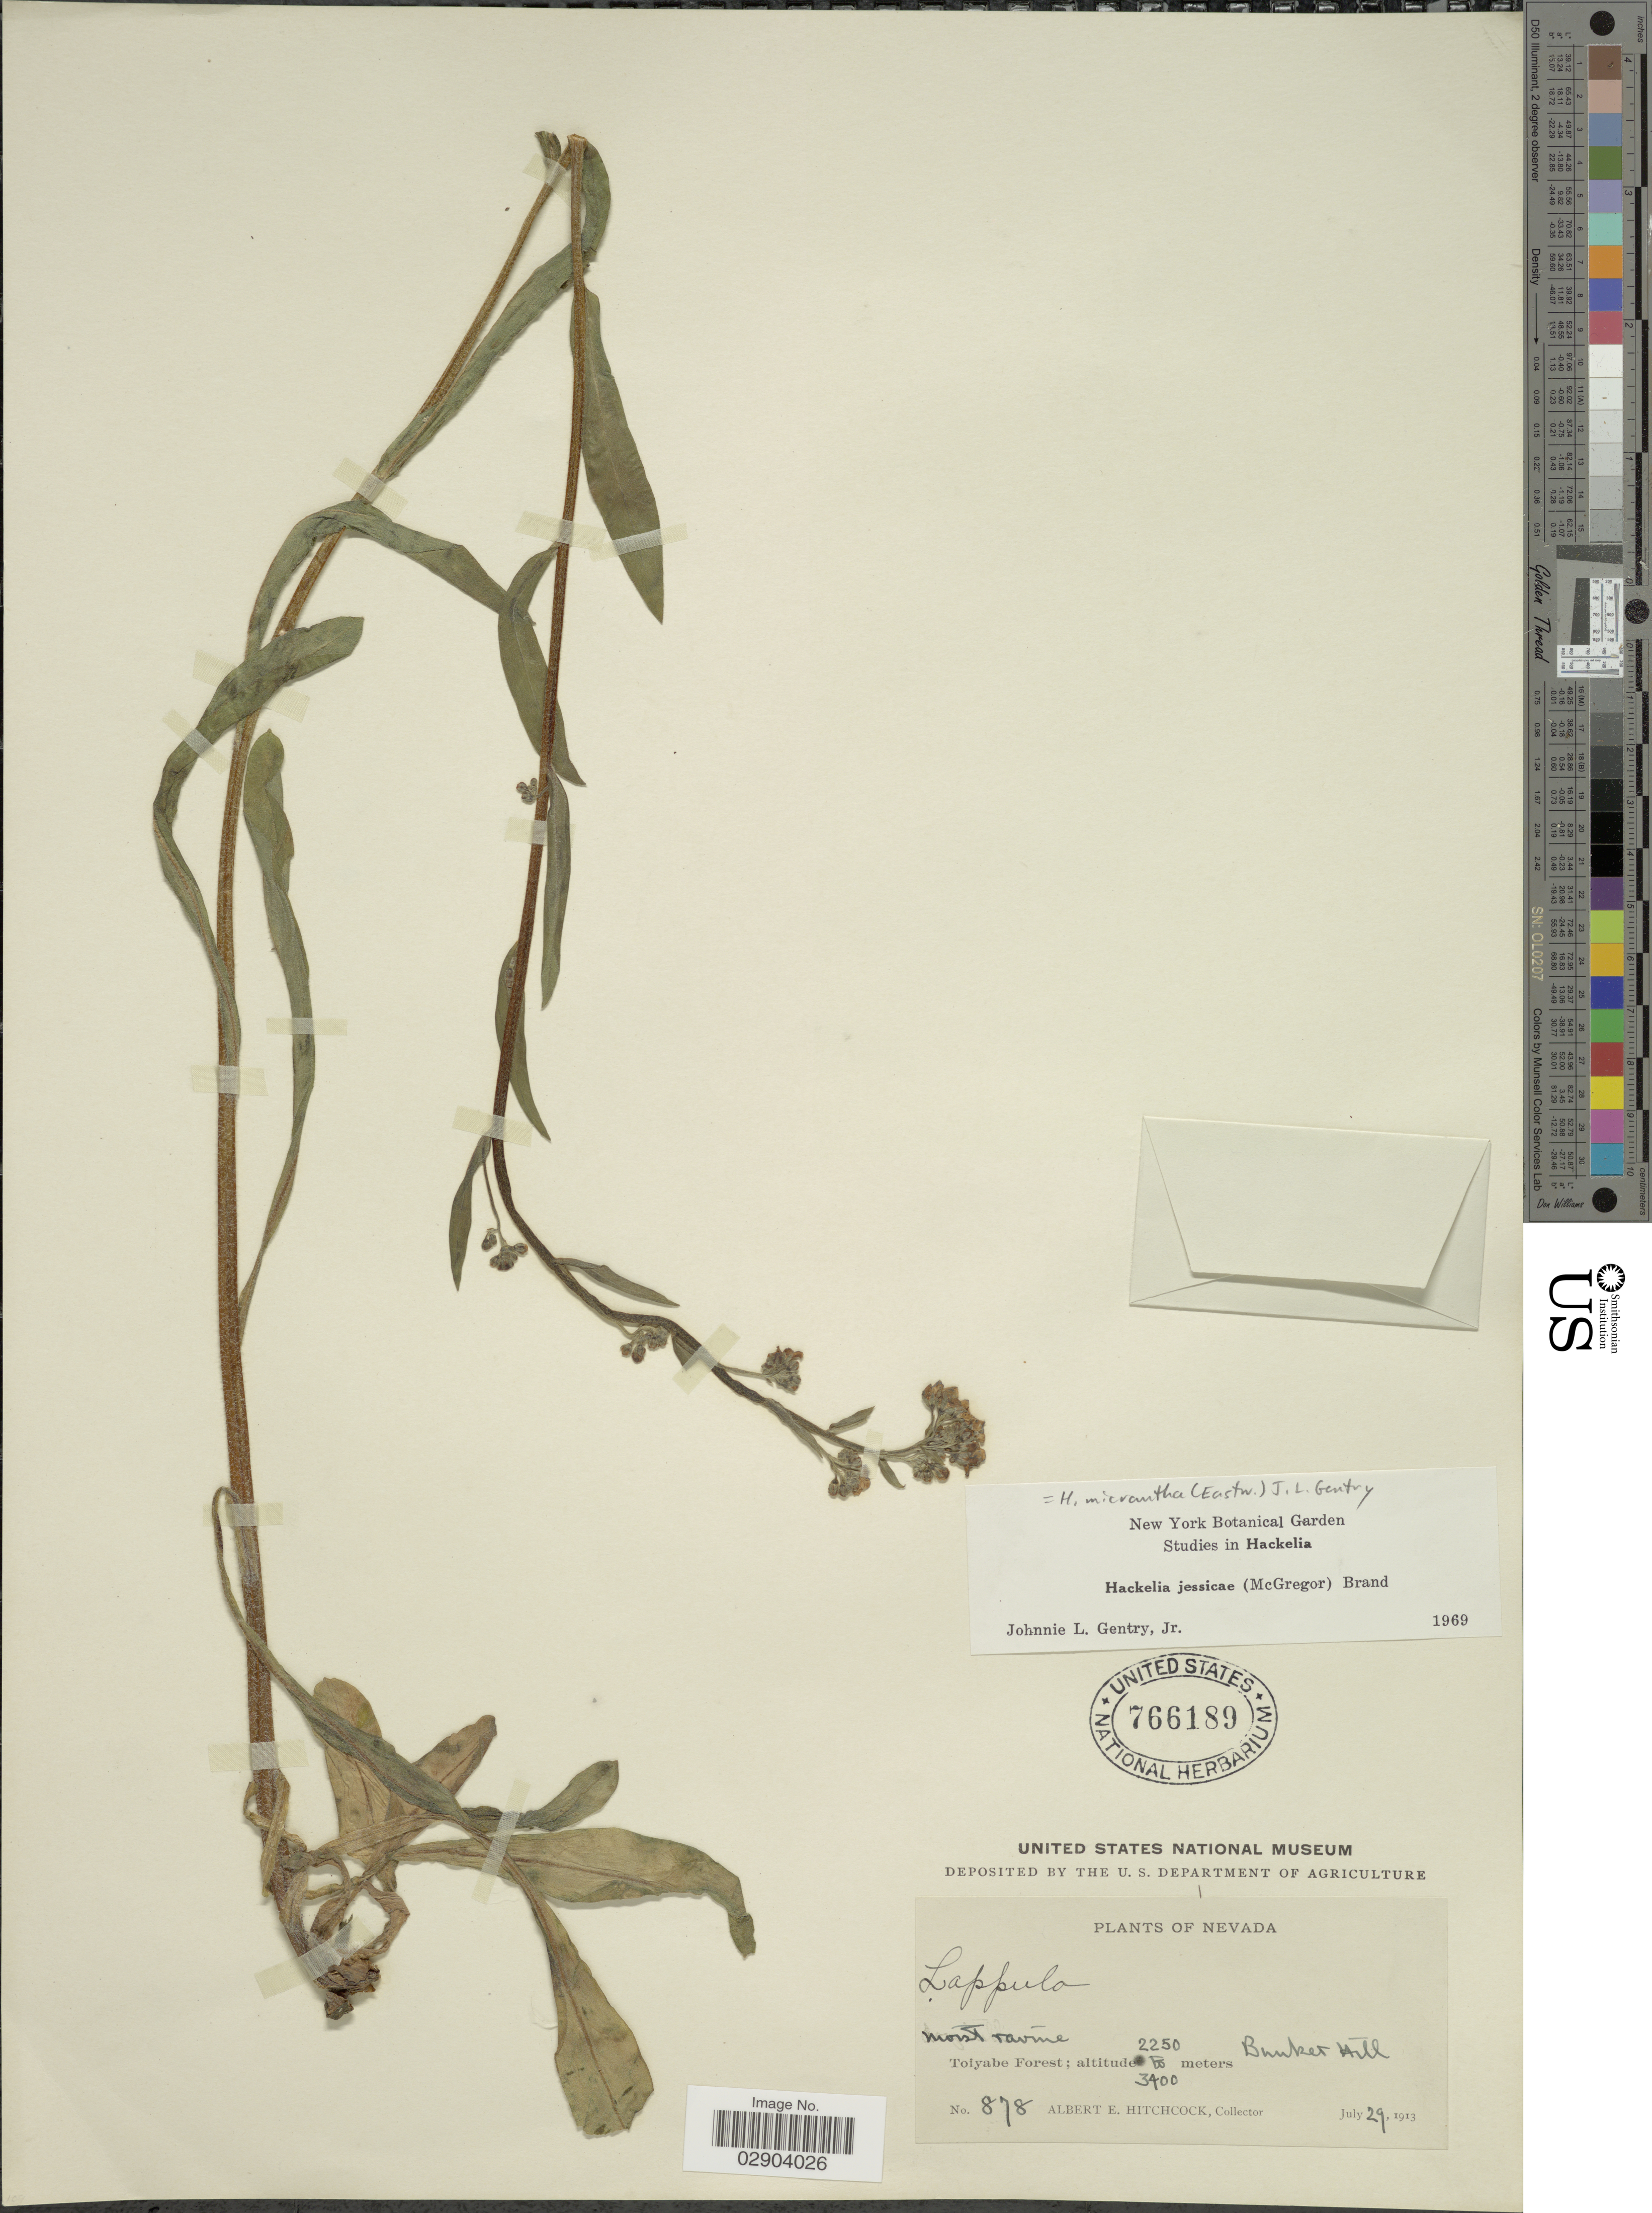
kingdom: Plantae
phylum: Tracheophyta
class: Magnoliopsida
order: Boraginales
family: Boraginaceae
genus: Hackelia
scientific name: Hackelia micrantha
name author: (Eastw.) J.L. Gentry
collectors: A. Hitchcock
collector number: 878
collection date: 1913-07-29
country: United States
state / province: Nevada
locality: Toiyabe Forest. Bunker Hill.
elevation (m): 2250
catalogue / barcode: US 766189